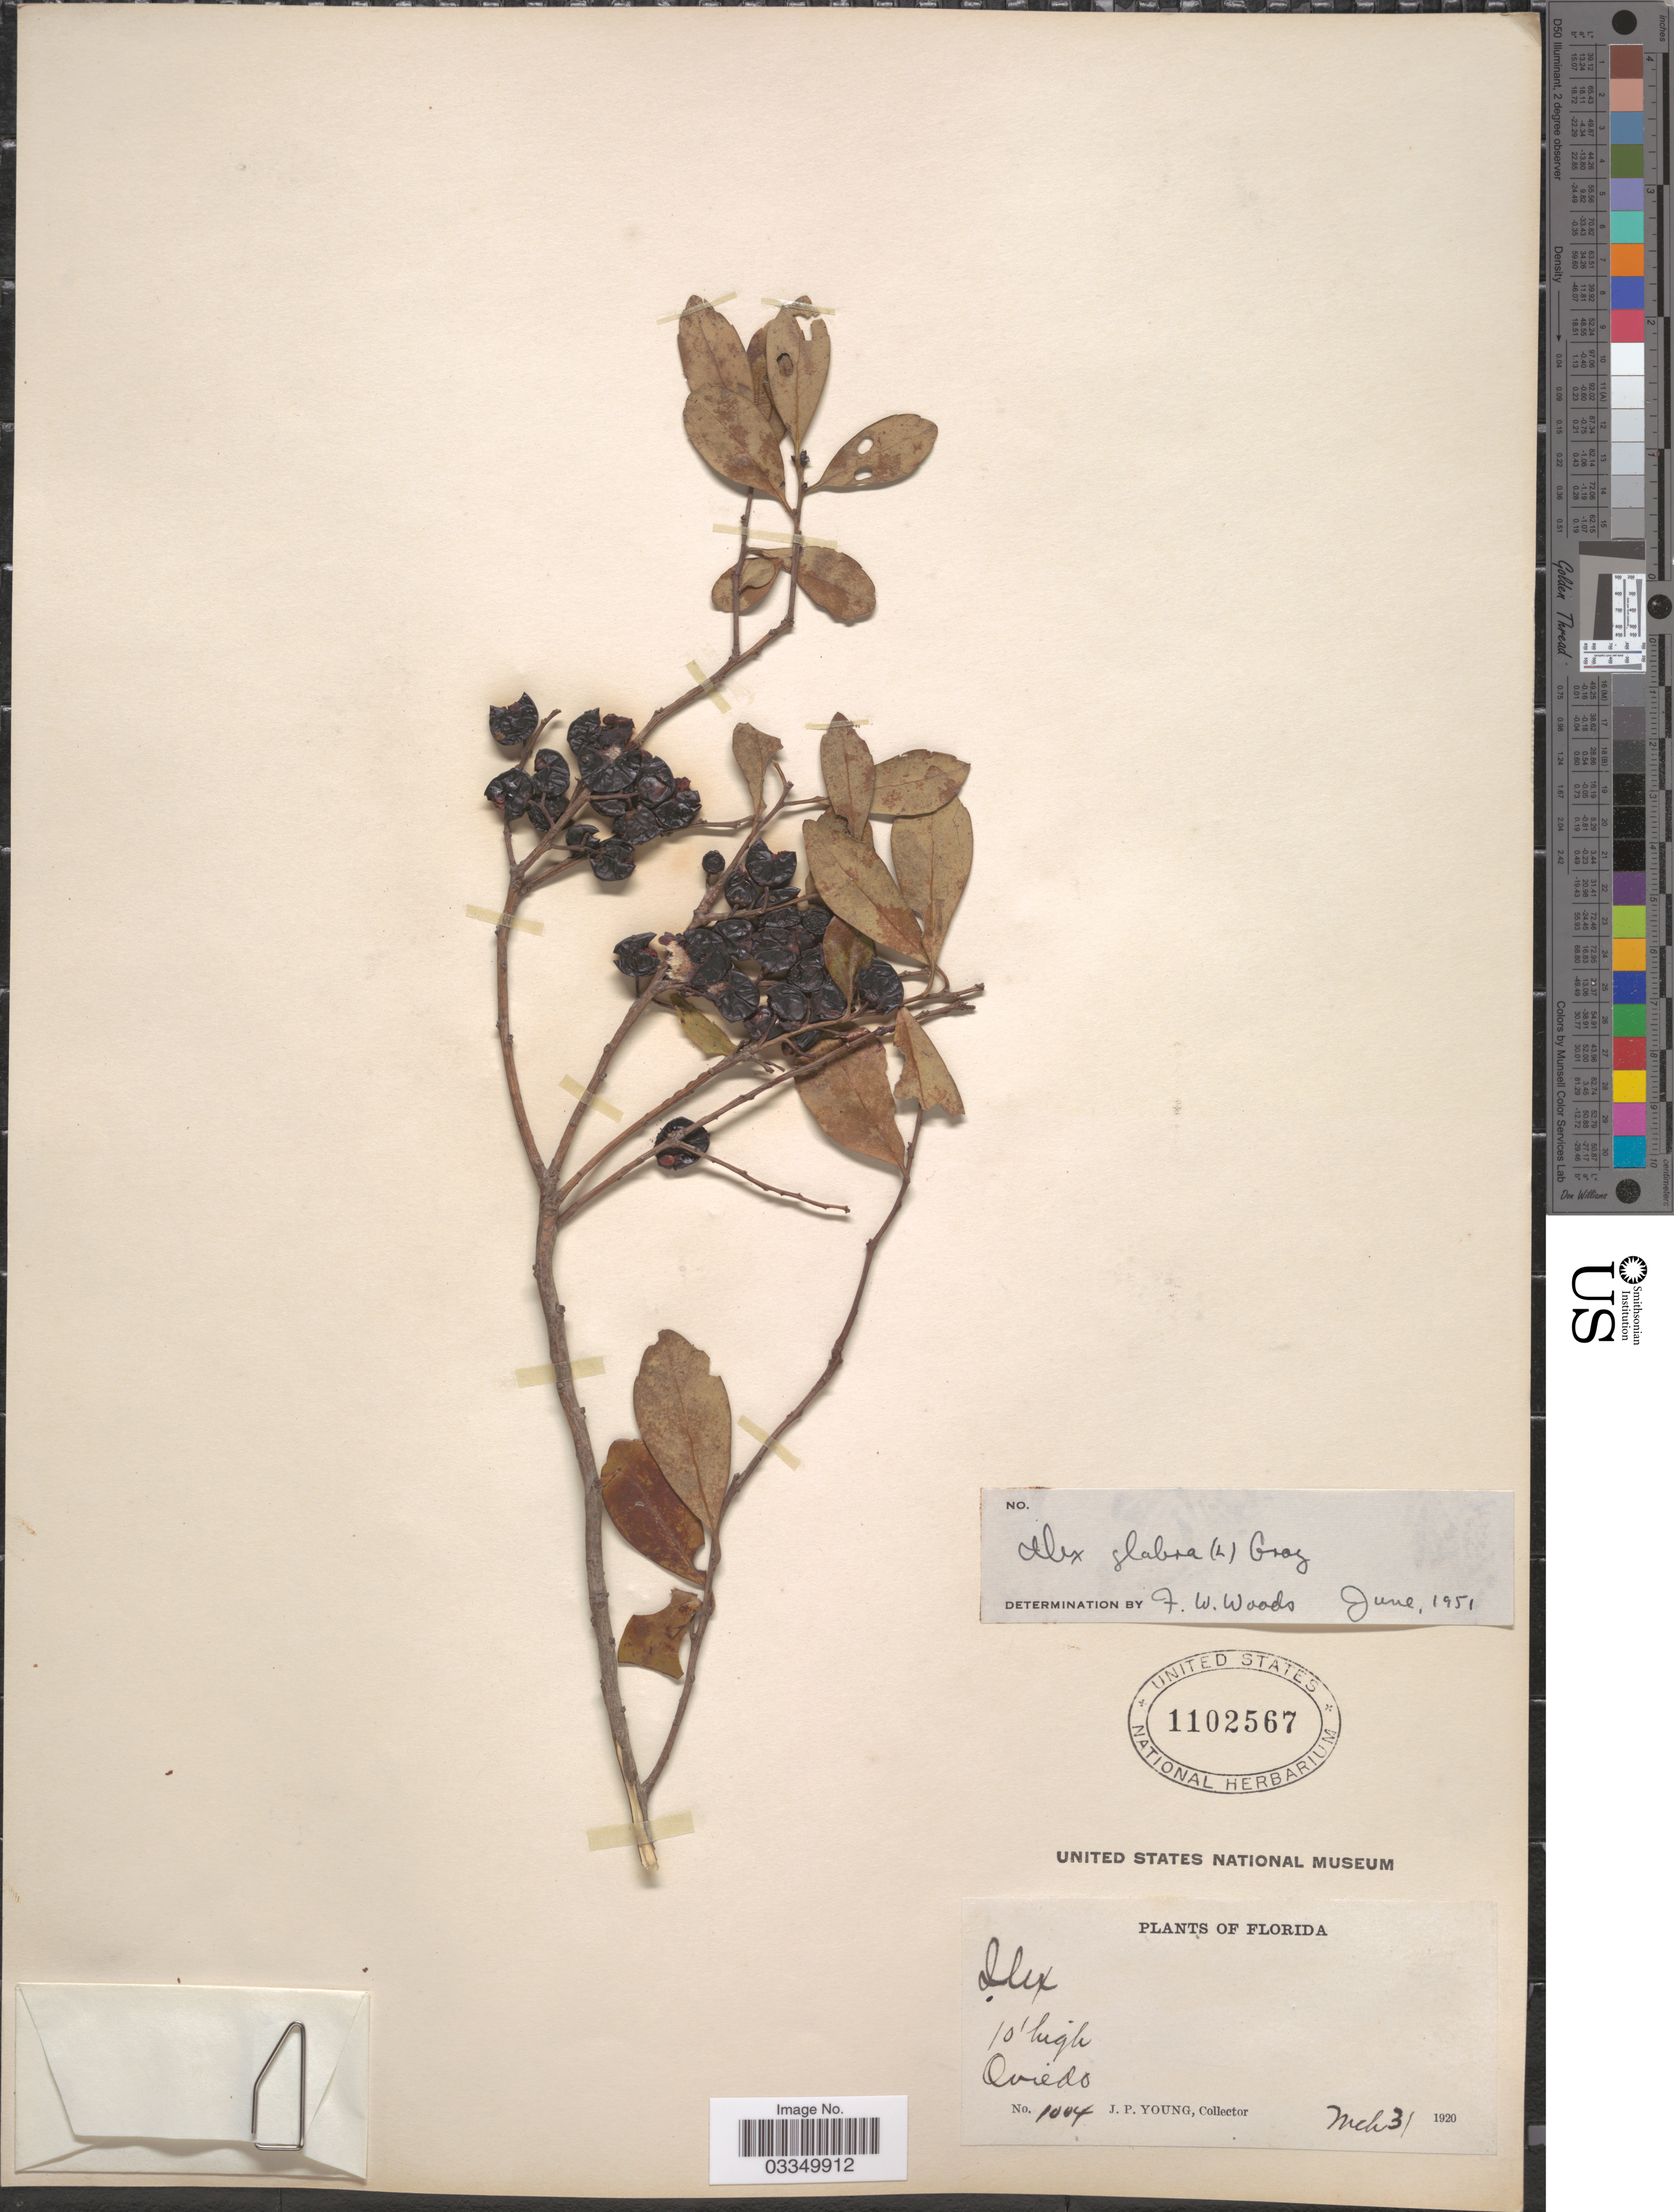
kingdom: Plantae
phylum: Tracheophyta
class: Magnoliopsida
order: Aquifoliales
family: Aquifoliaceae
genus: Ilex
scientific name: Ilex glabra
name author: (L.) A. Gray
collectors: J. P. Young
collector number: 1004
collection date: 1920-03-31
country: United States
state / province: Florida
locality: Oviedo.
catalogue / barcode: US 1102567